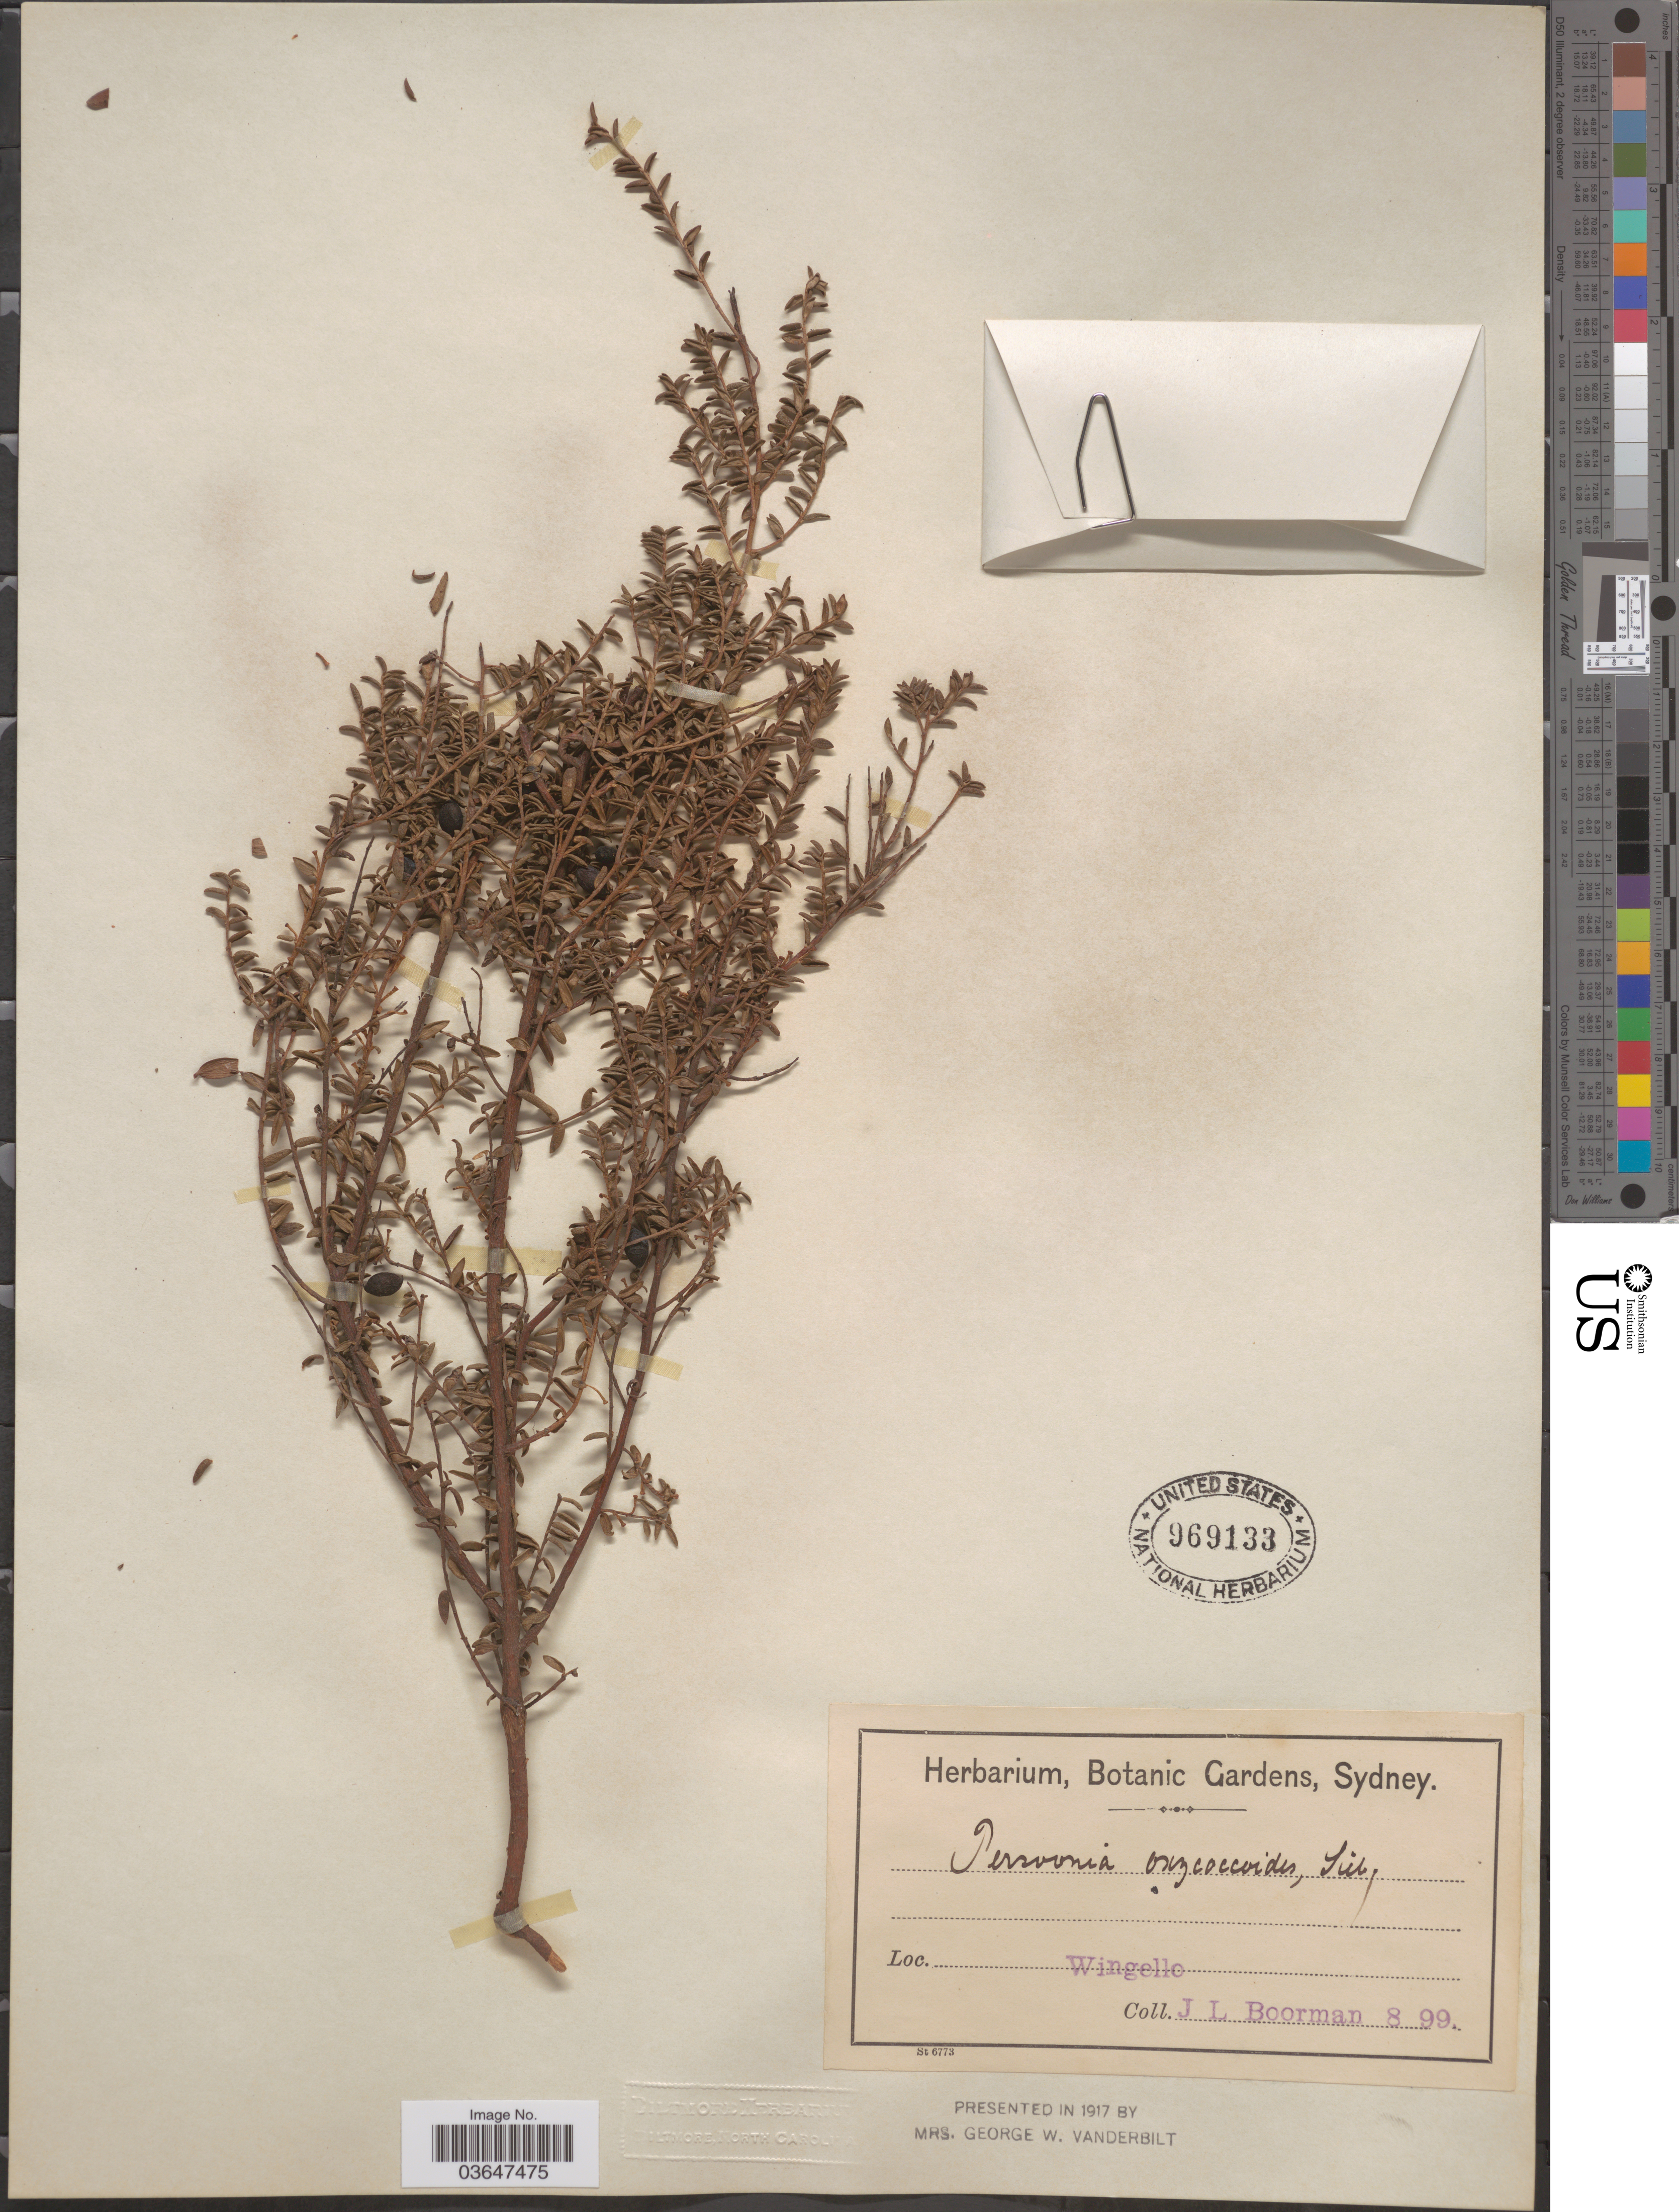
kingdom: Plantae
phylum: Tracheophyta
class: Magnoliopsida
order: Proteales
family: Proteaceae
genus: Persoonia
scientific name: Persoonia oxycoccoides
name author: Sieber ex Schult.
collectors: J. Boorman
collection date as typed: Transcribed d/m/y: /8/99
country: Australia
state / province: New South Wales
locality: Wingello.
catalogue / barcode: US 969133